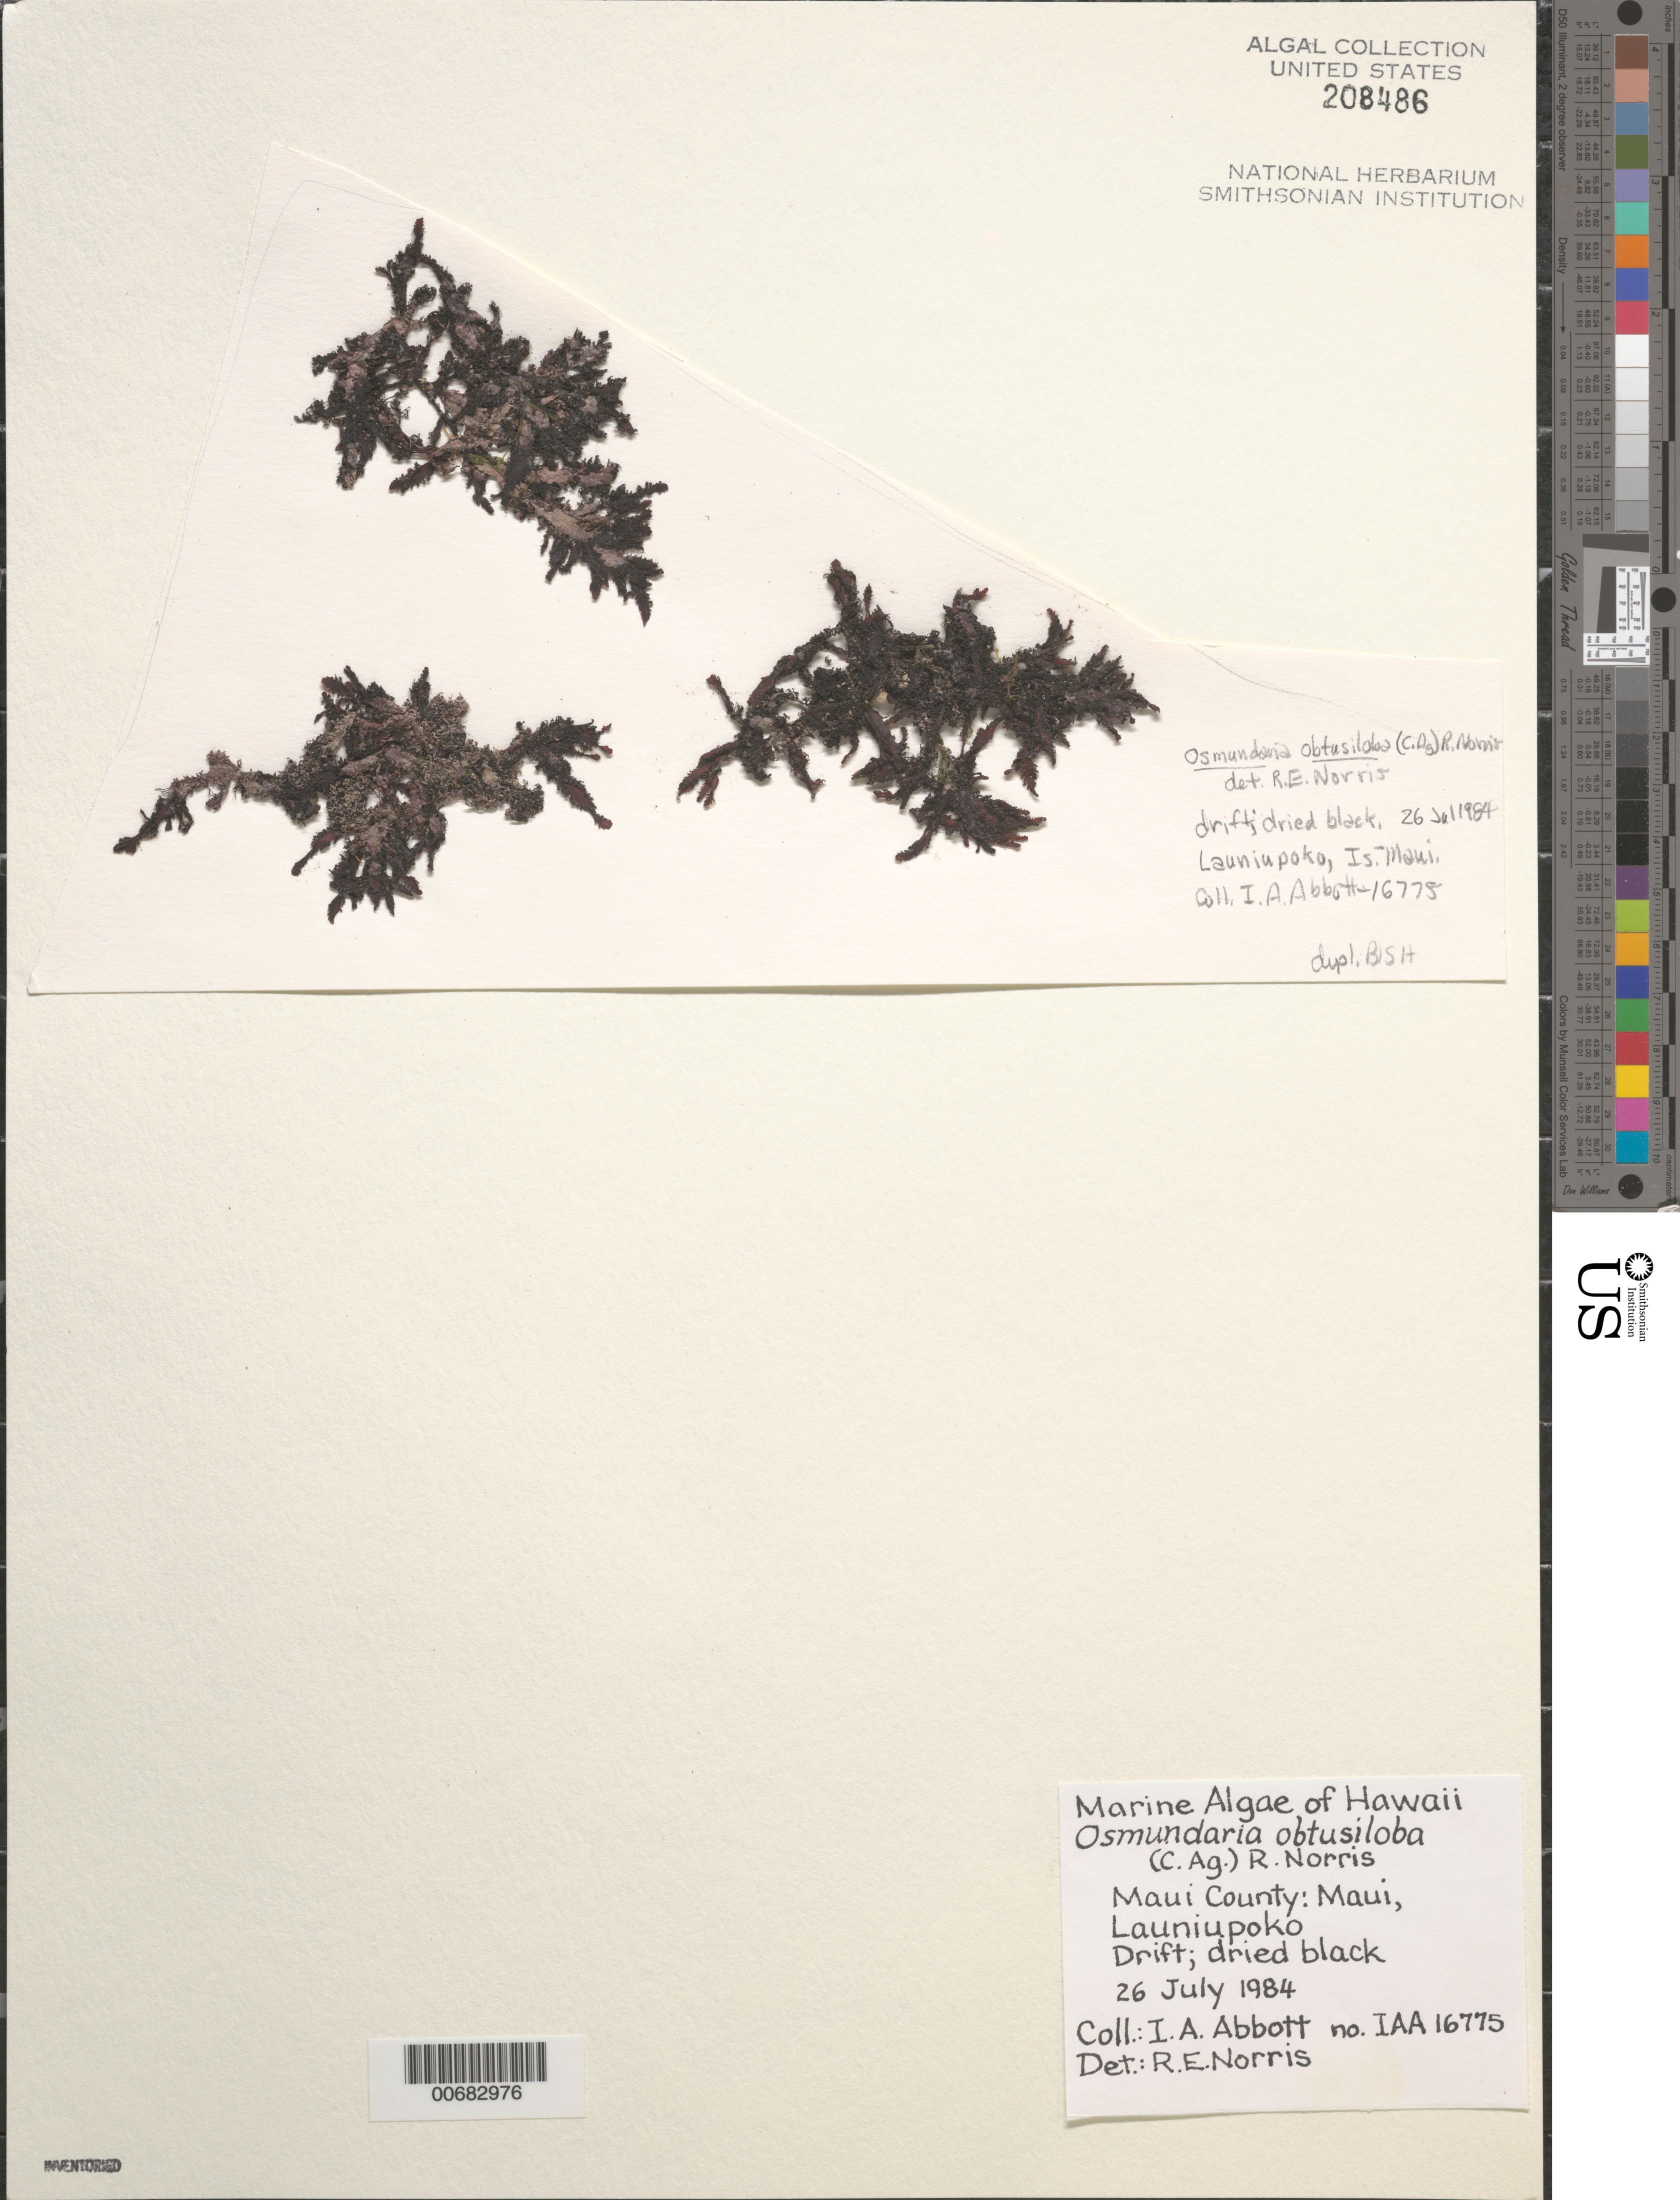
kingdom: Plantae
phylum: Rhodophyta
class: Florideophyceae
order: Ceramiales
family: Rhodomelaceae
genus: Osmundaria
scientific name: Osmundaria obtusiloba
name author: (C. Agardh) R.E. Norris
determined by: Norris, R. E.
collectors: I. A. Abbott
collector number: IAA 16775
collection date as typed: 26 Jul 1984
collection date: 1984-07-26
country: United States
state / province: Hawaii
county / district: Maui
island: Maui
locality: Launiupoko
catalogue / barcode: US 208486